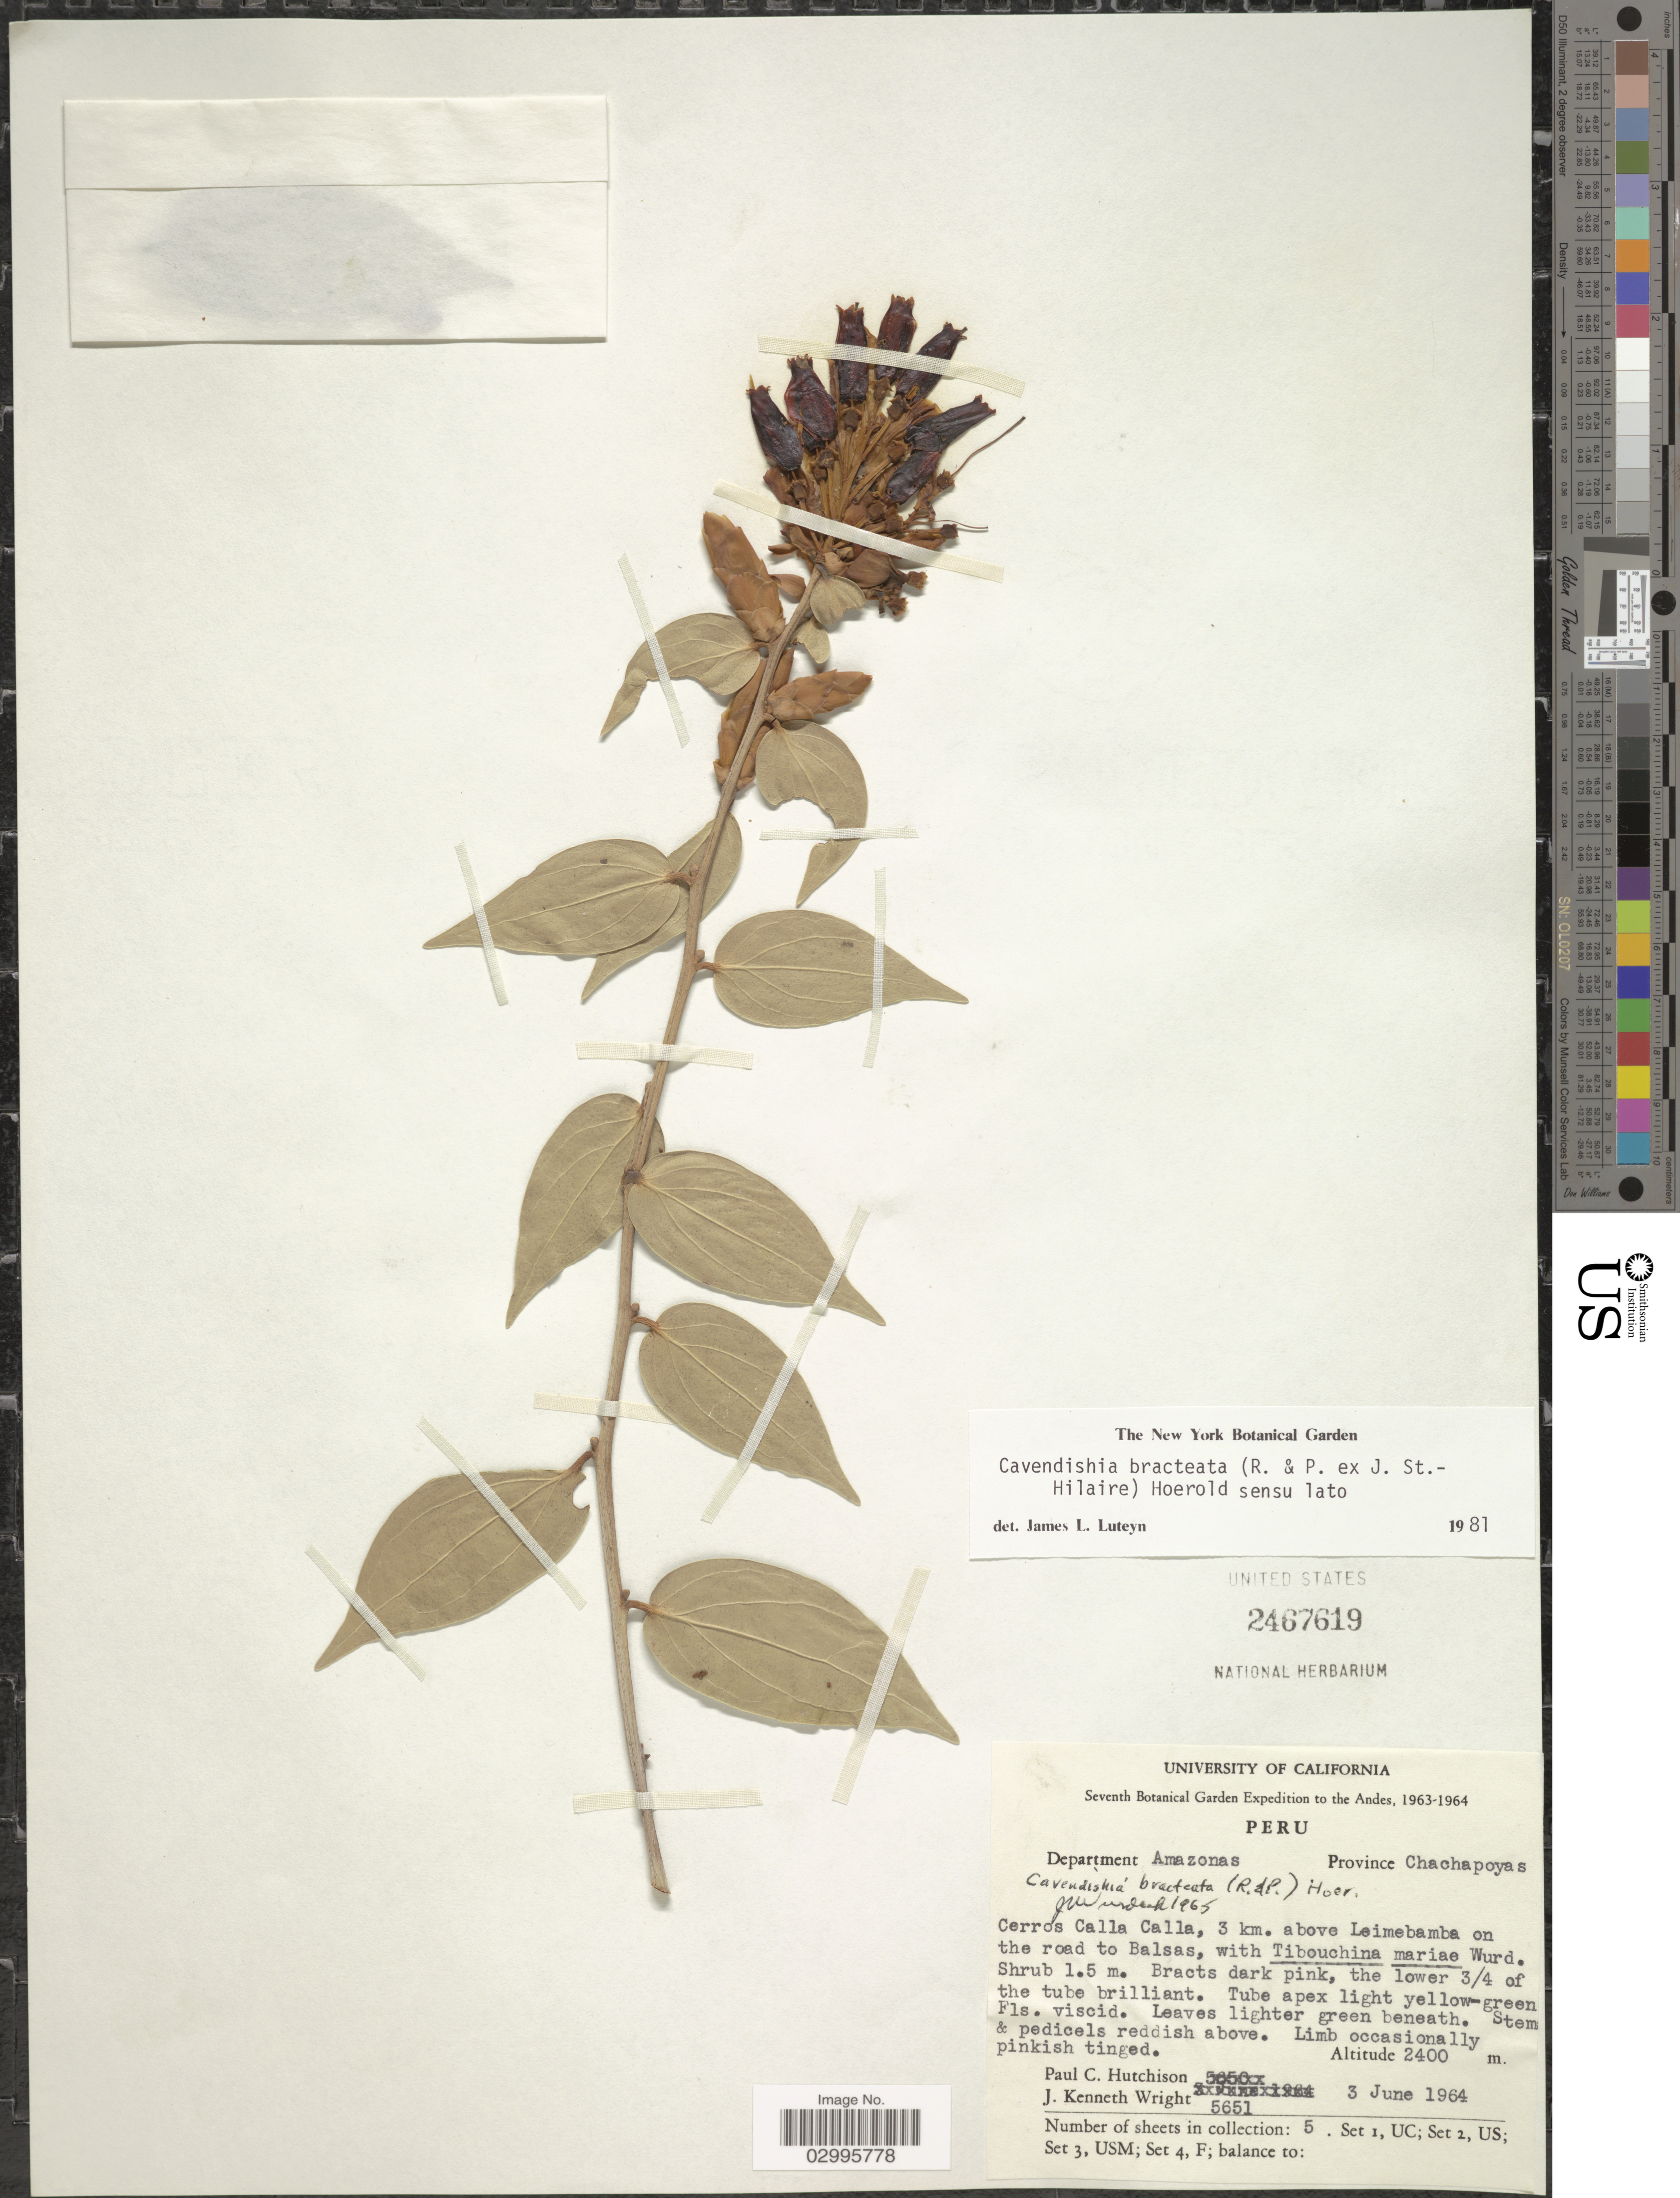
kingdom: Plantae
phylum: Tracheophyta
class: Magnoliopsida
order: Ericales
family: Ericaceae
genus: Cavendishia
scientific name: Cavendishia bracteata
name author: (Ruiz & Pav. ex J. St.-Hil.) Hoerold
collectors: P. C. Hutchison & J. K. Wright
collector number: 5651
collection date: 1964-06-03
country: Peru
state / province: Amazonas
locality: The Andes, Department Amazonas, Province Chachapoyas. Cerros Calla Calla, 3 km. above Leimebamba on the road to Balsas.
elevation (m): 2400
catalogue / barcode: US 2467619